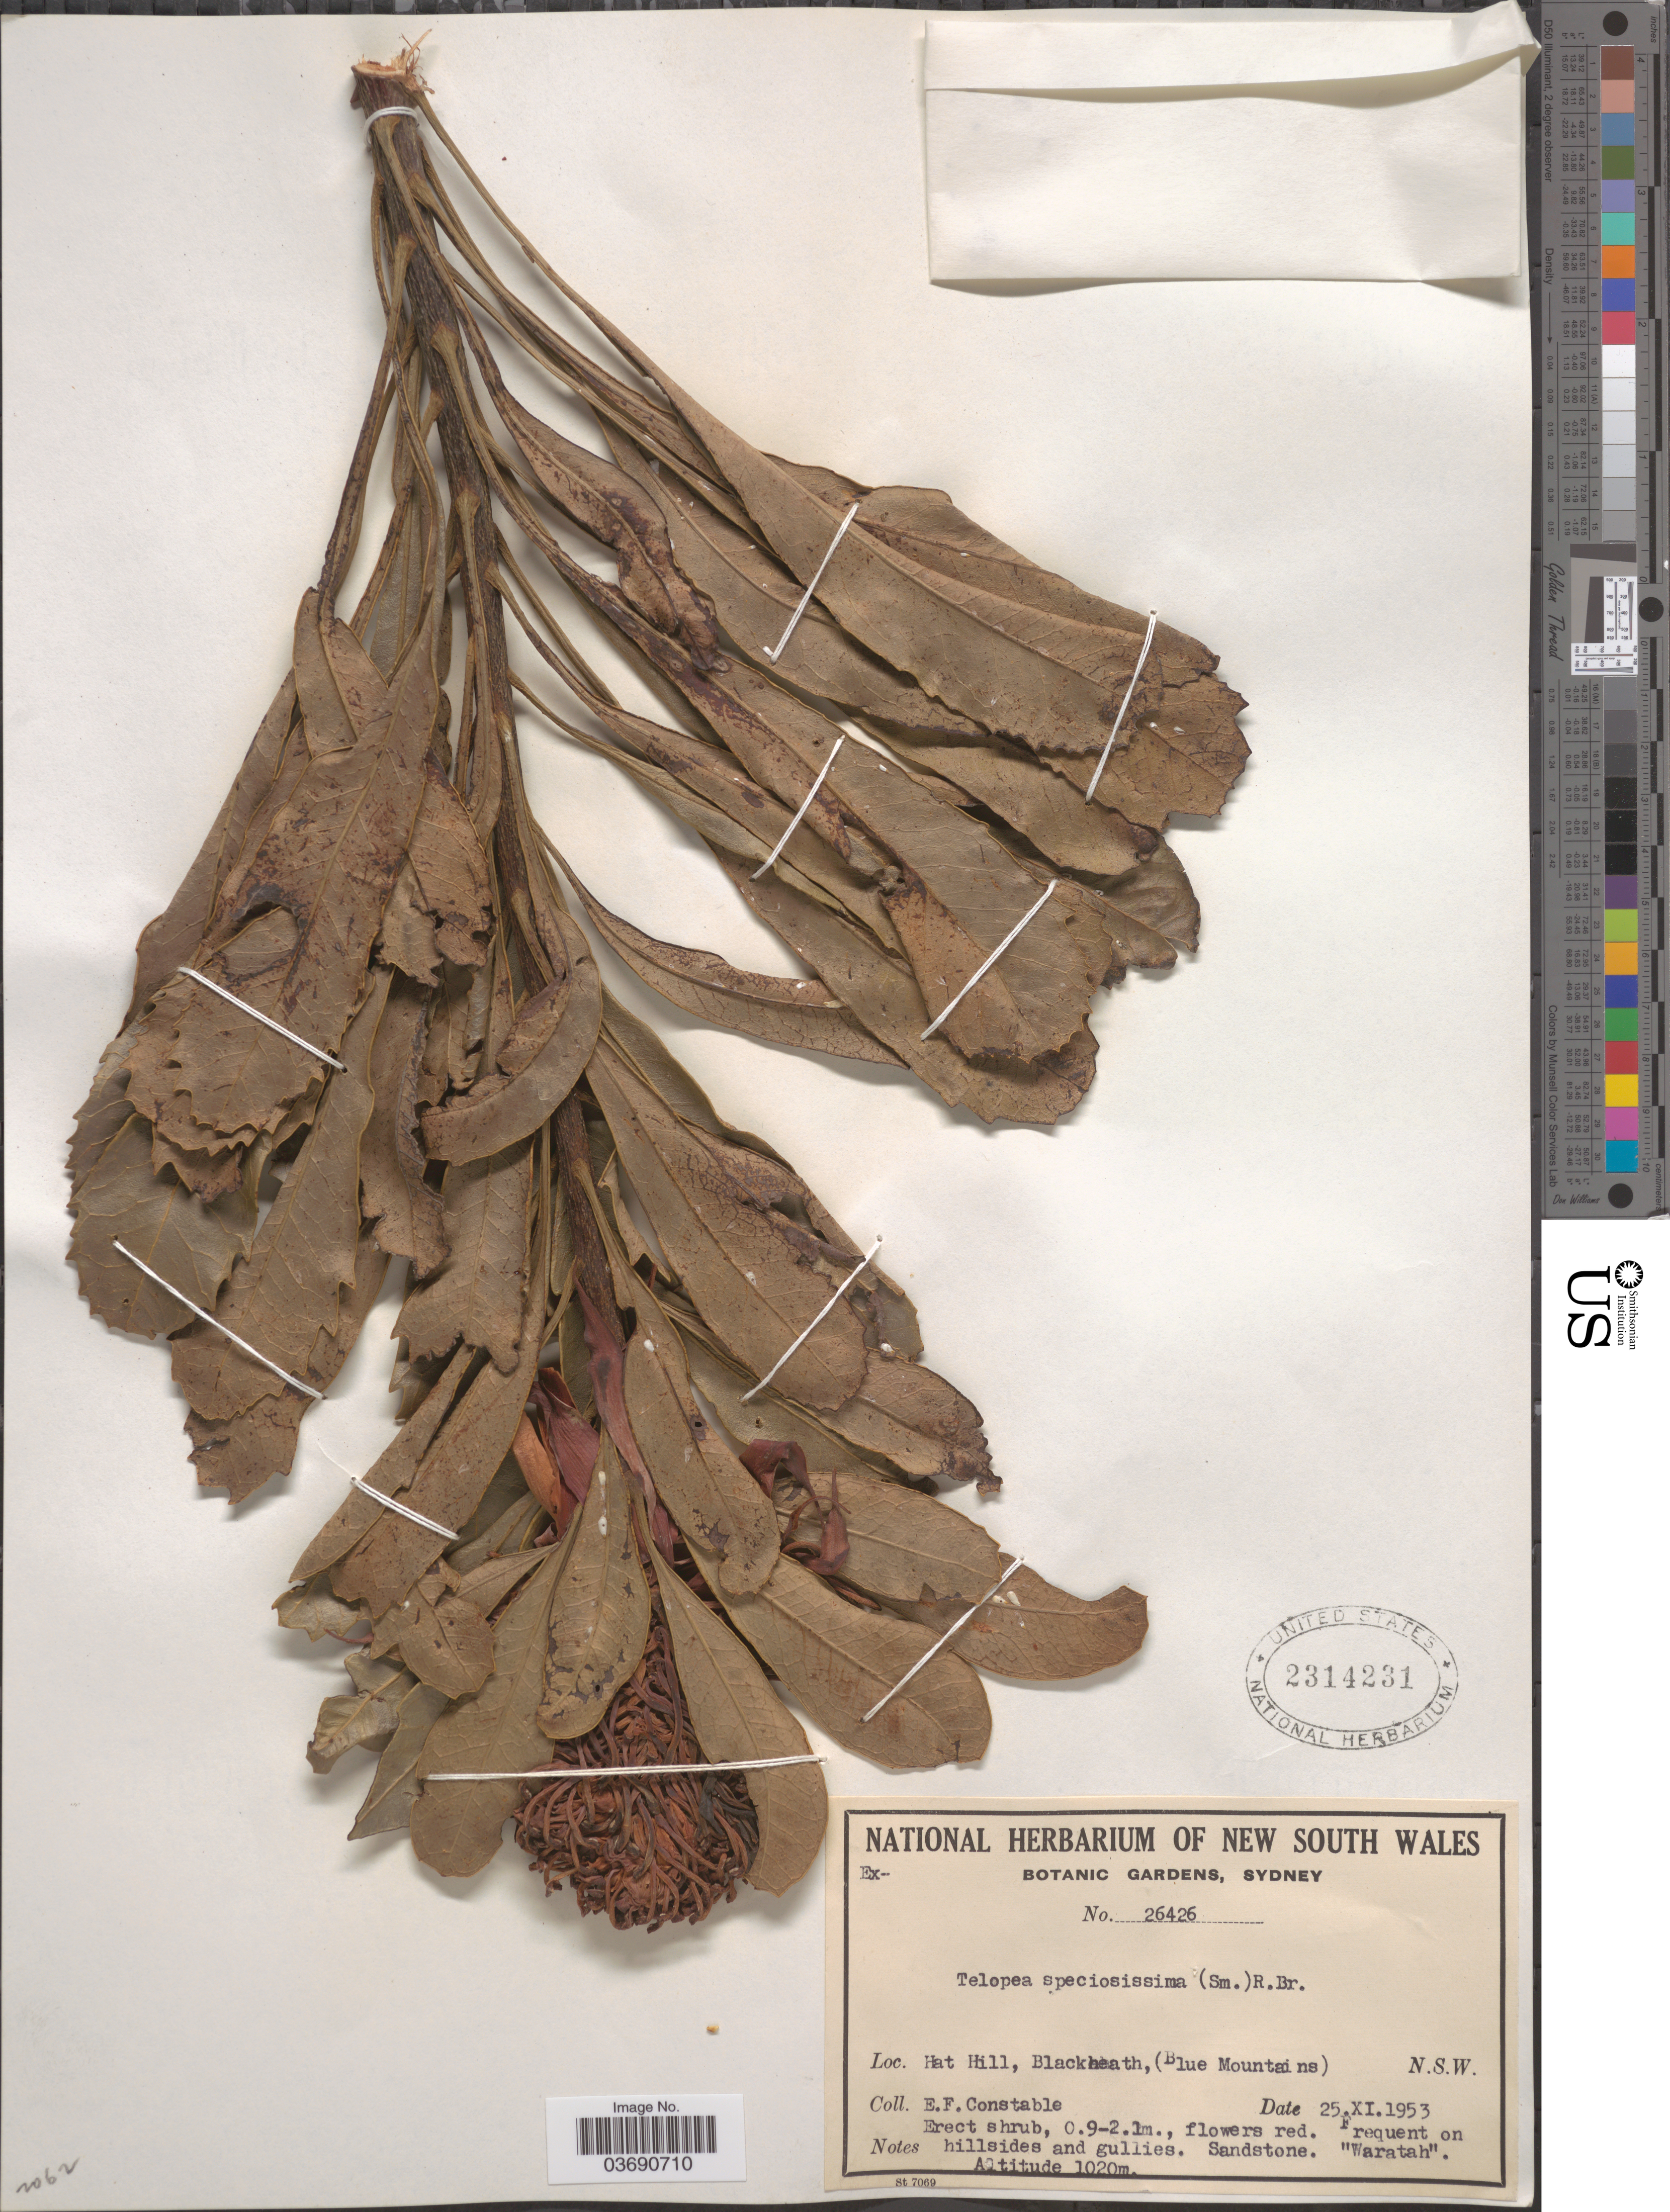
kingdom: Plantae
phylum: Tracheophyta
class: Magnoliopsida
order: Proteales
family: Proteaceae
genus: Telopea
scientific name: Telopea speciosissima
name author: (Sm.) R. Br.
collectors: E. F. Constable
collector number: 26426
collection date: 1953-11-25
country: Australia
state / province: New South Wales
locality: Hat Hill, Blackheath, (Blue Mountains).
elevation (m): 1020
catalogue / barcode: US 2314231